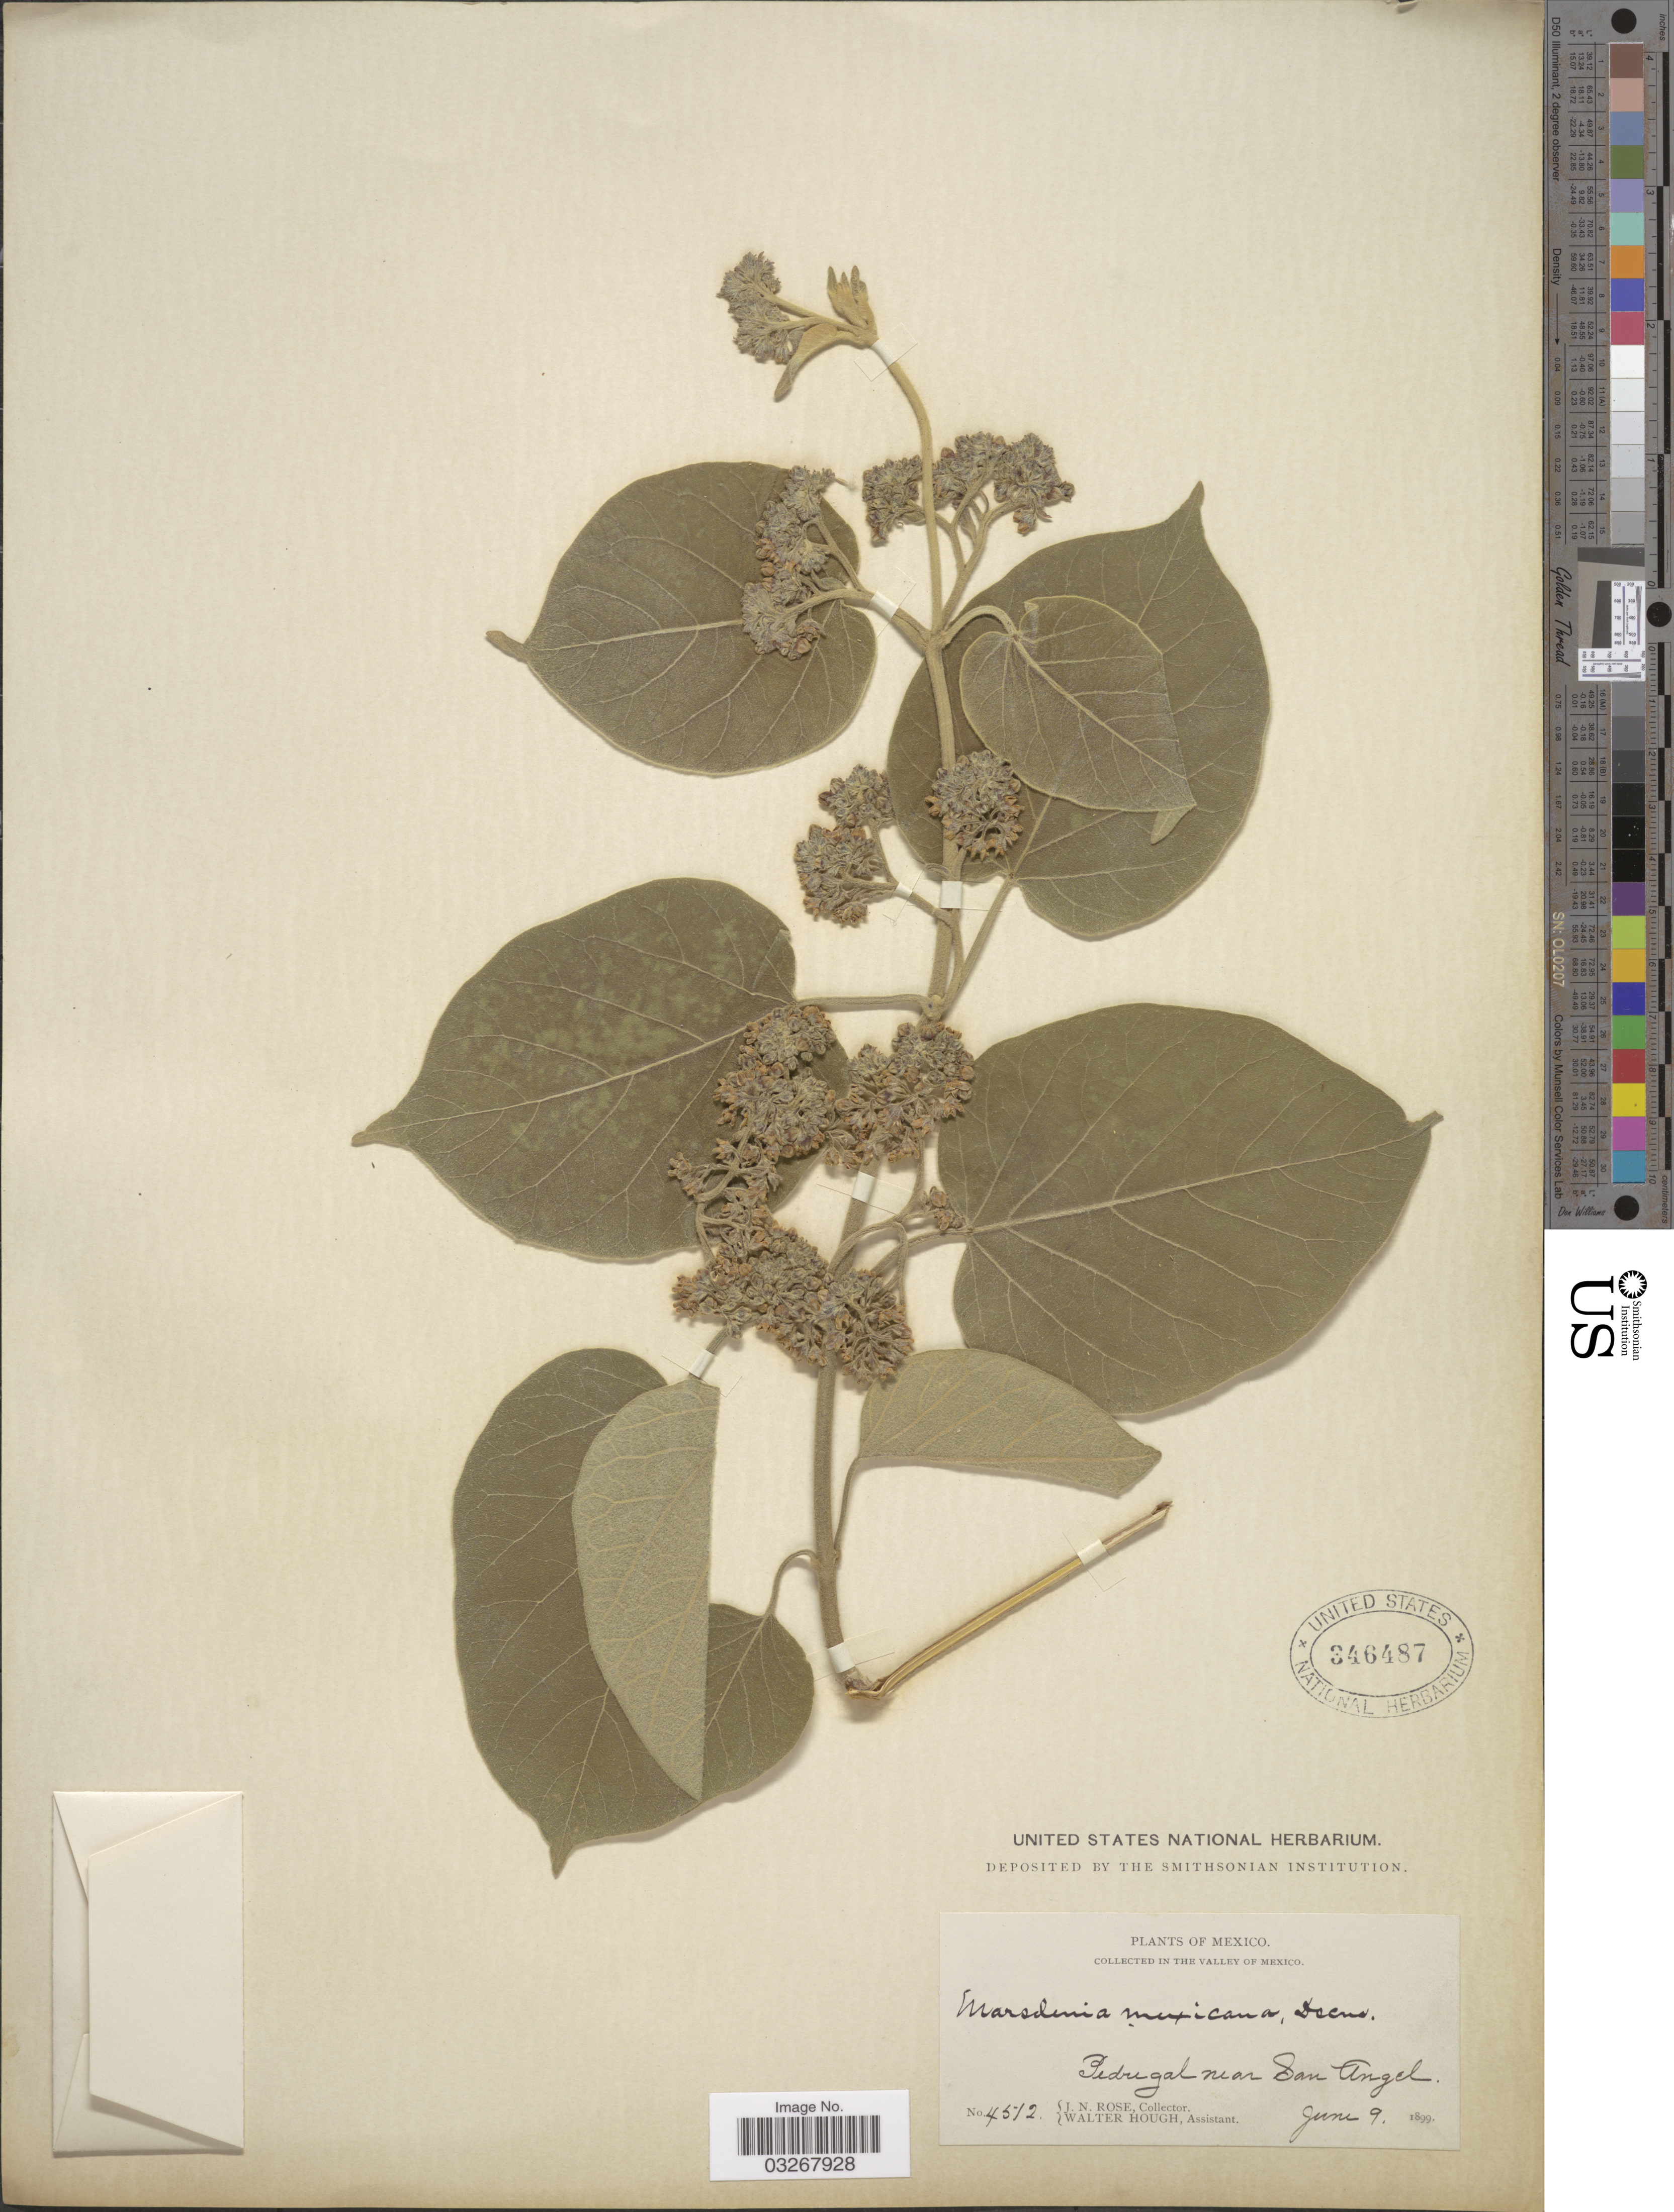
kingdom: Plantae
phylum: Tracheophyta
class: Magnoliopsida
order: Gentianales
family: Apocynaceae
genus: Marsdenia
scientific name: Marsdenia mexicana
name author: Decne.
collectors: J. N. Rose & W. Hough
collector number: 4512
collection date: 1899-06-09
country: Mexico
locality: In the valley of Mexico, Pedregal near San Angel.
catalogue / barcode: US 346487